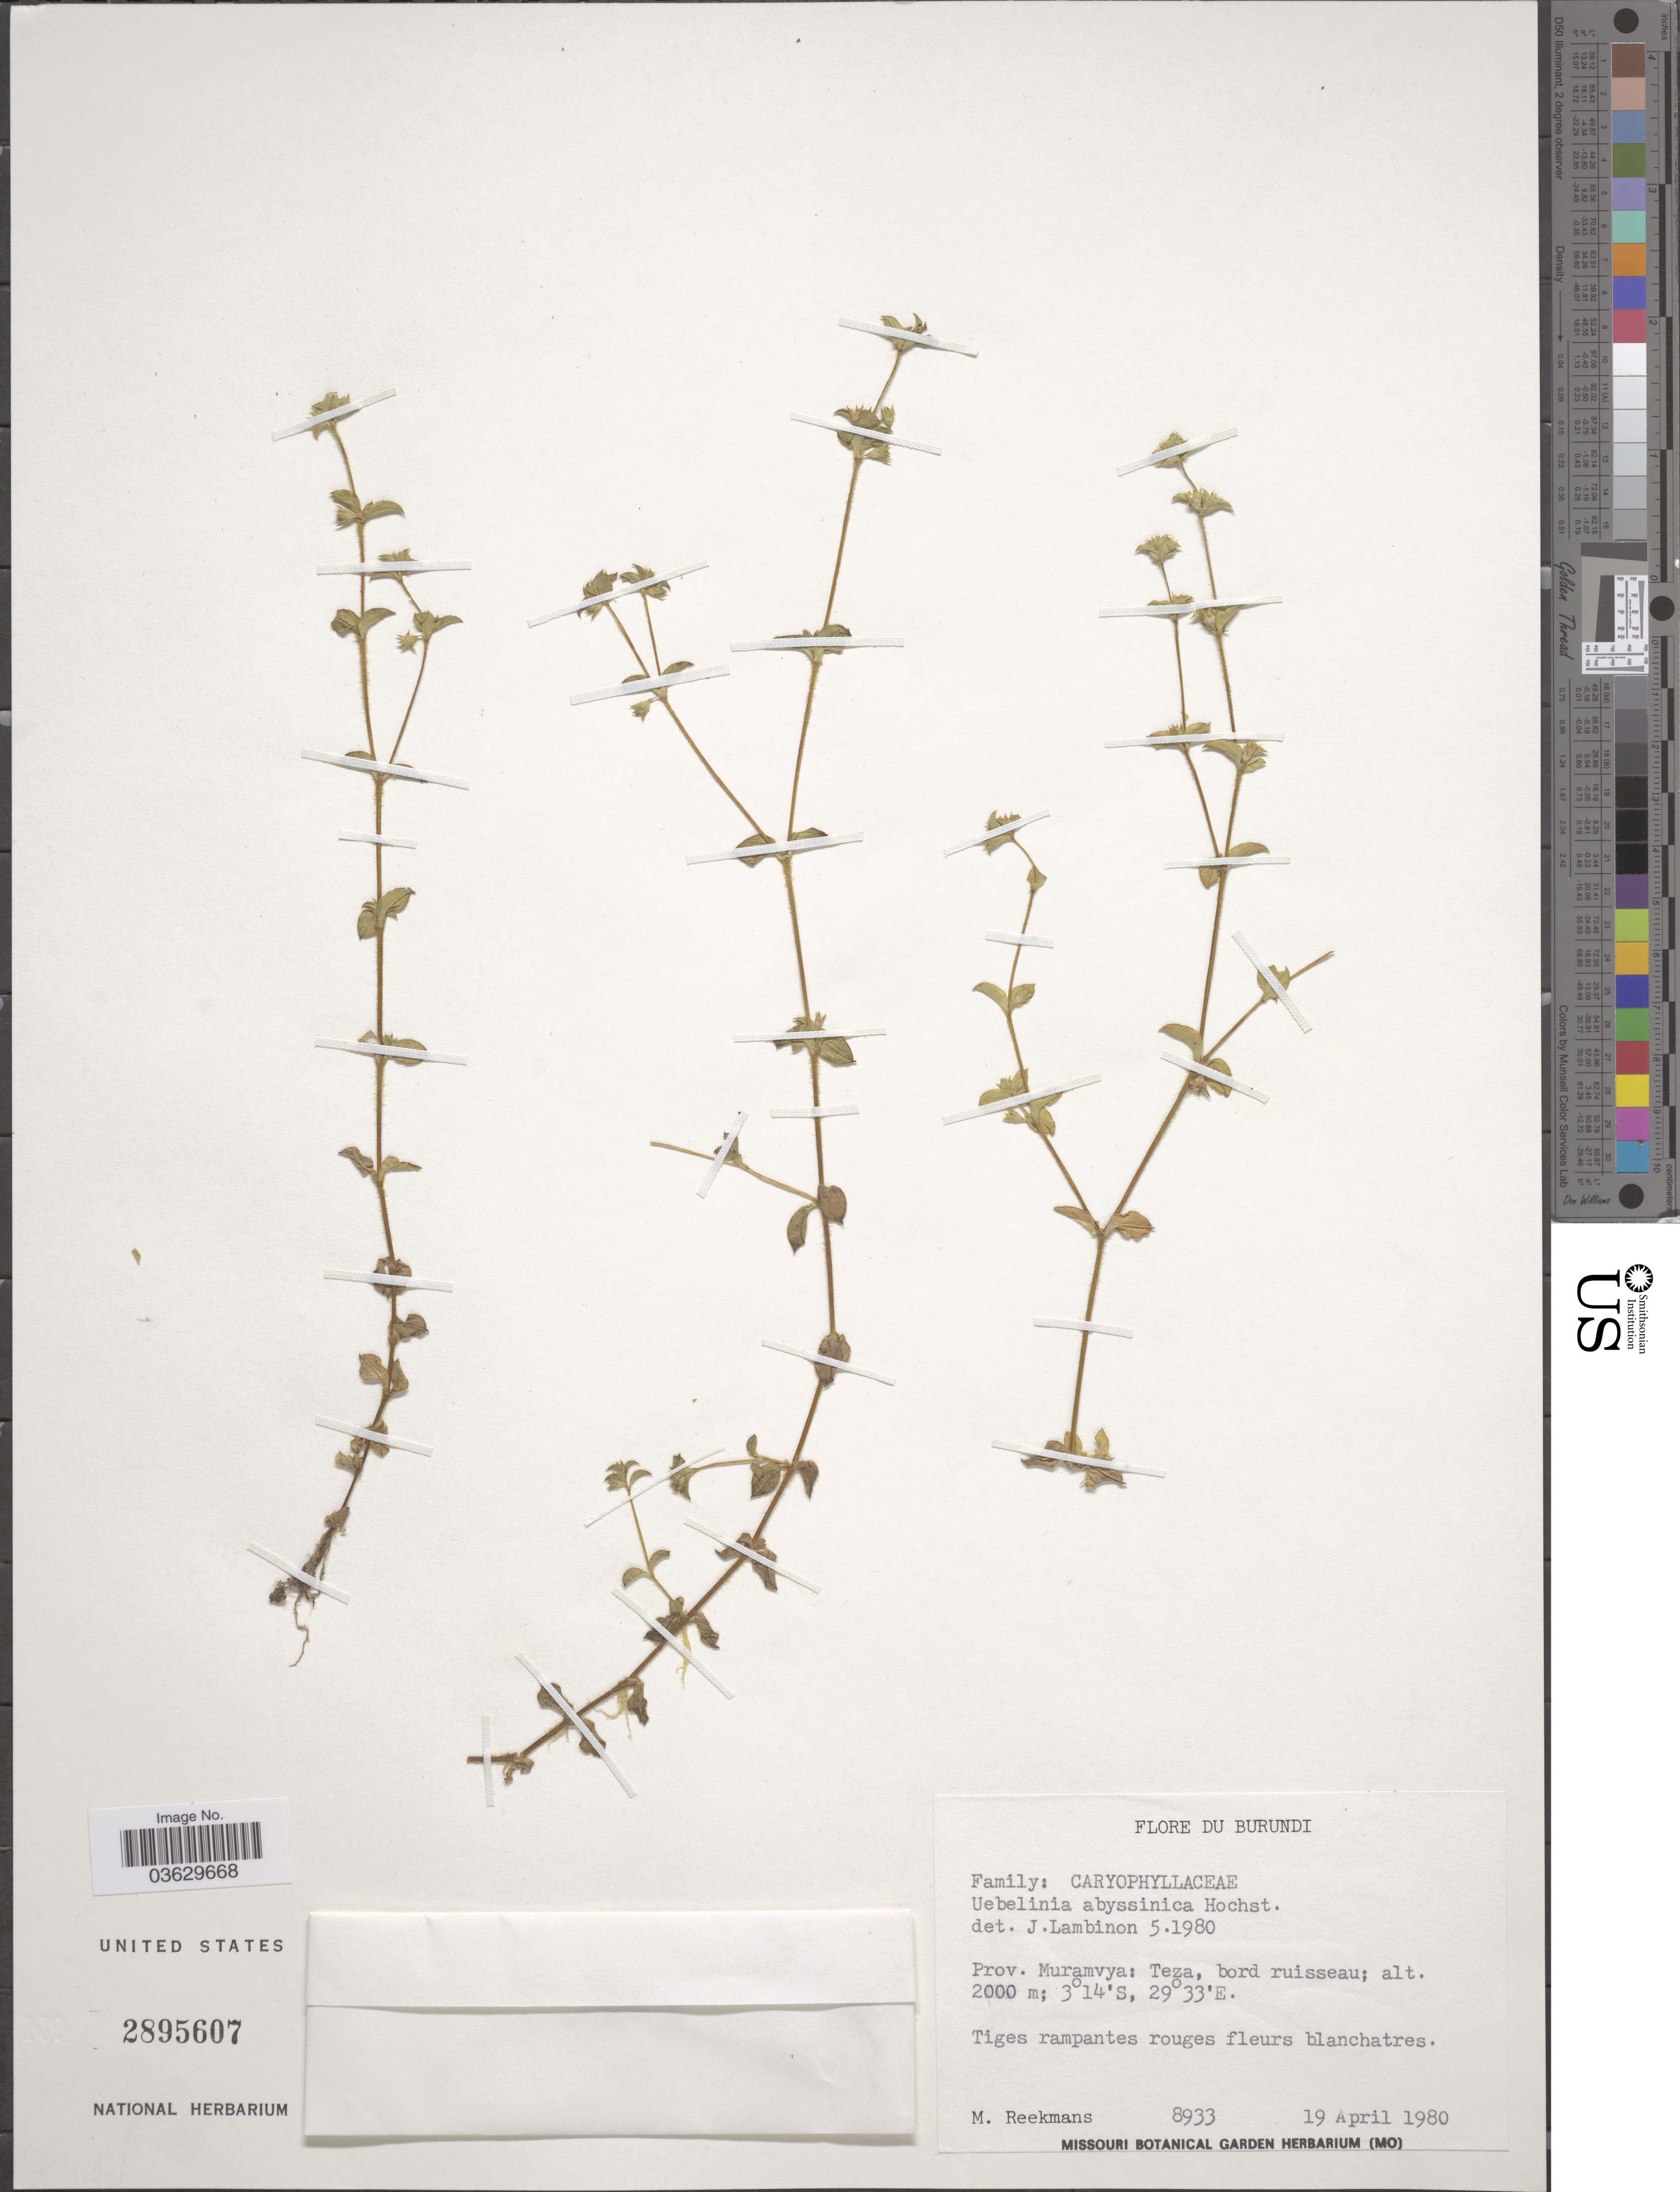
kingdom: Plantae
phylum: Tracheophyta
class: Magnoliopsida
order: Caryophyllales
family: Caryophyllaceae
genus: Silene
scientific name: Silene abyssinica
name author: (Hochst.) H. Neumayer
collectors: M. Reekmans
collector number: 8933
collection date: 1980-04-19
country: Burundi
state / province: Muramvya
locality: Teza, bord ruisseau.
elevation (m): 2000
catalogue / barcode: US 2895607